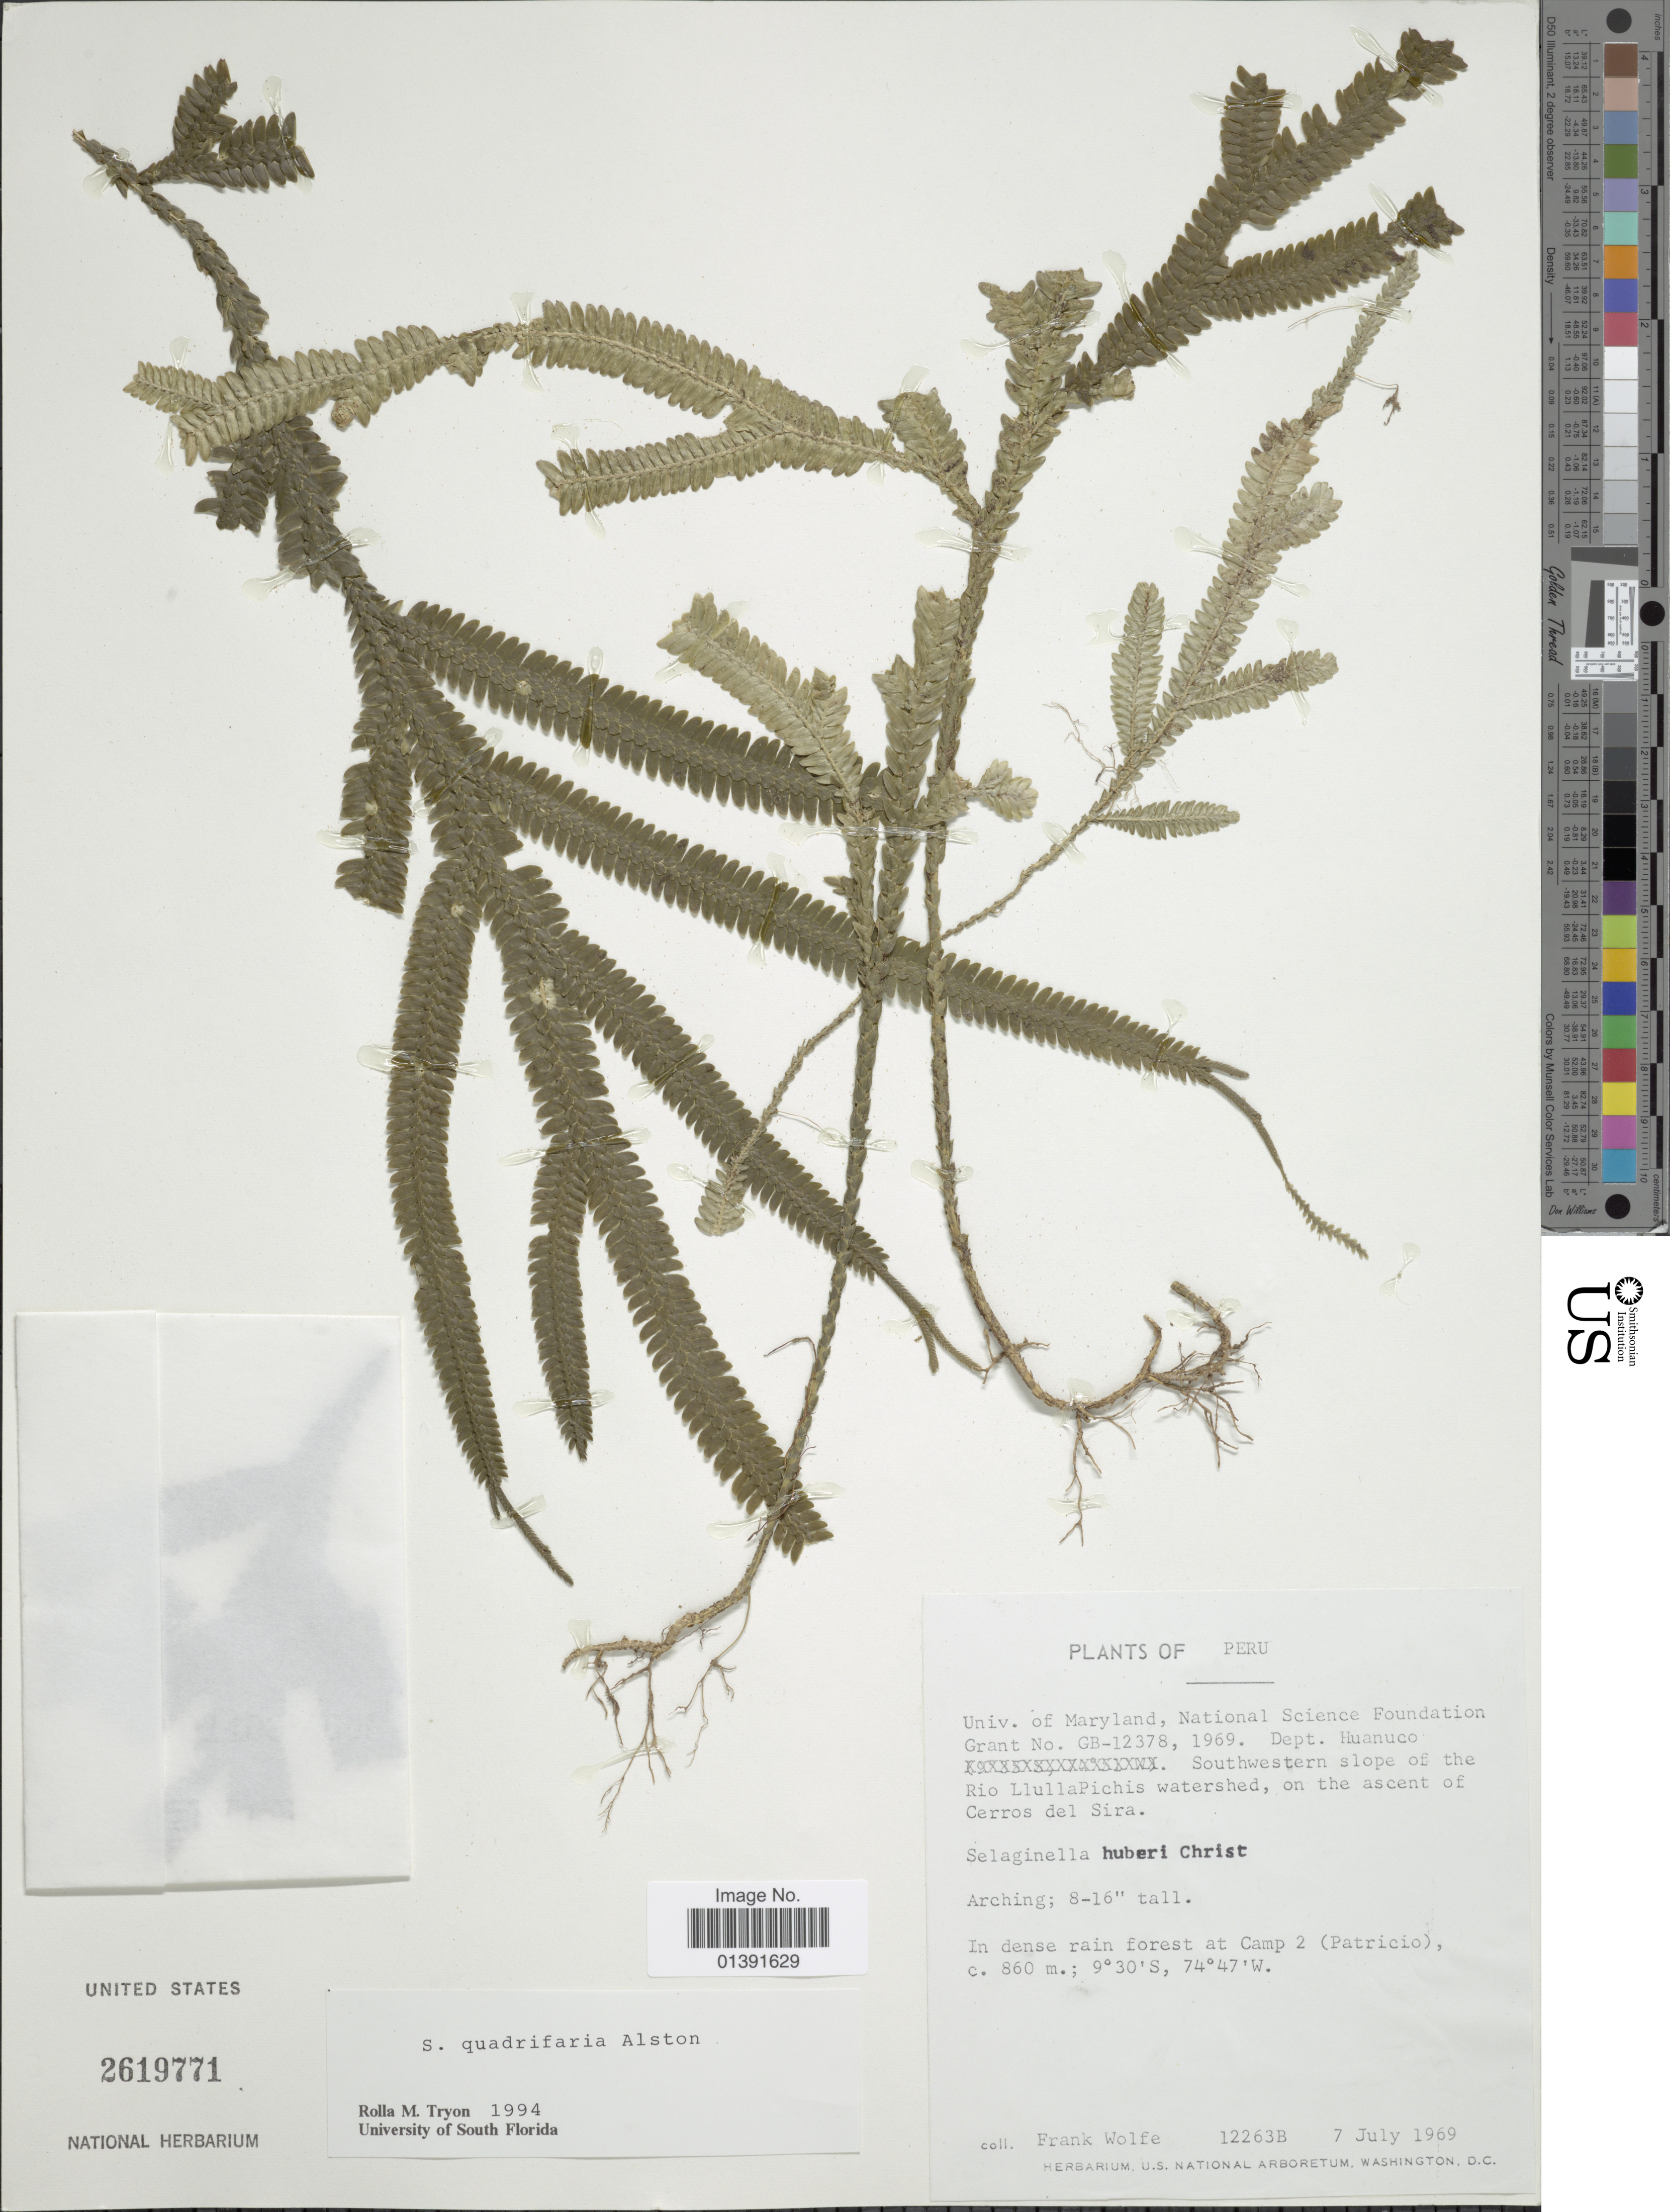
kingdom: Plantae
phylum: Tracheophyta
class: Lycopodiopsida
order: Selaginellales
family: Selaginellaceae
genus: Selaginella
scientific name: Selaginella ophioderma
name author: Valdespino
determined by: Valdespino, I. A., (PMA), Universidad de Panama (PANAMA)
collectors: F. Wolfe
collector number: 12263B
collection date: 1969-07-07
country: Peru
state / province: Huánuco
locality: Univ. of Maryland, National Science Foundation Grant no. GB-12378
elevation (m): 860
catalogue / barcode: US 2619771